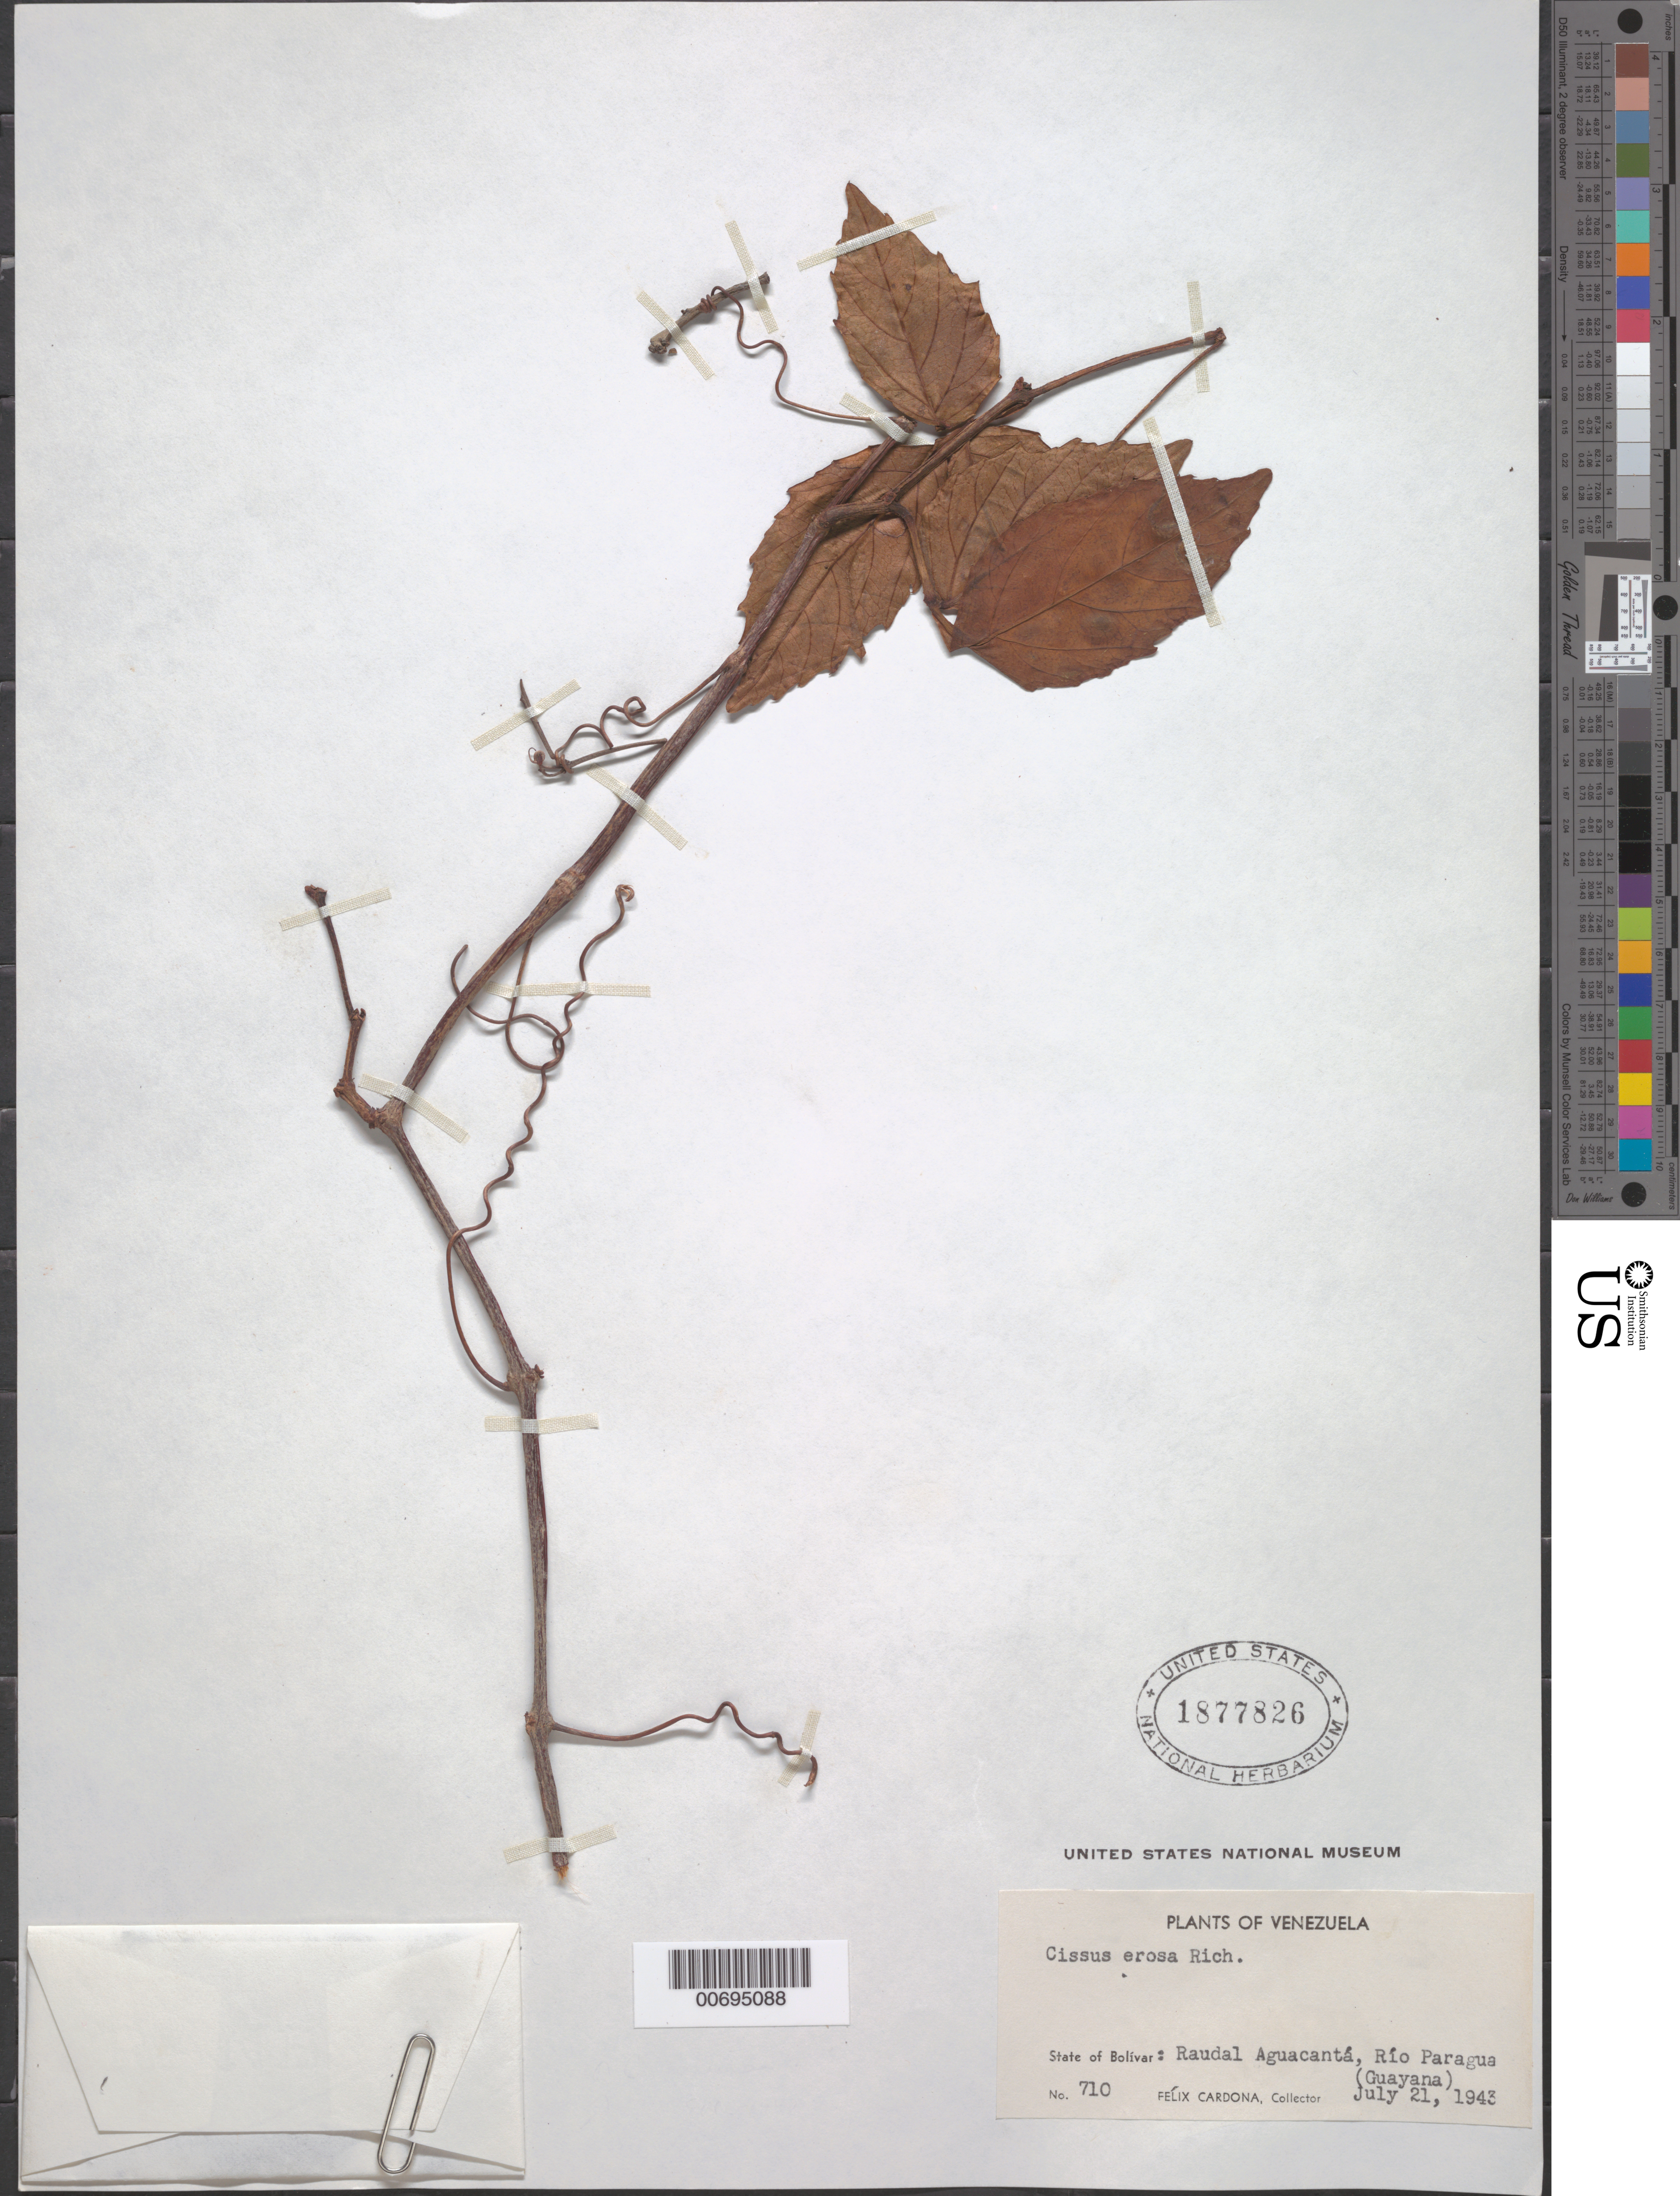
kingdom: Plantae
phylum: Tracheophyta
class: Magnoliopsida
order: Vitales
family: Vitaceae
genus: Cissus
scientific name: Cissus salutaris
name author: Kunth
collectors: F. Cardona Puig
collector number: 710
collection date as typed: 21-Jul-43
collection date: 1943-07-21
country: Venezuela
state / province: Bolívar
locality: Río Paragua, Raudal Aguacantá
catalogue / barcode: US 1877826